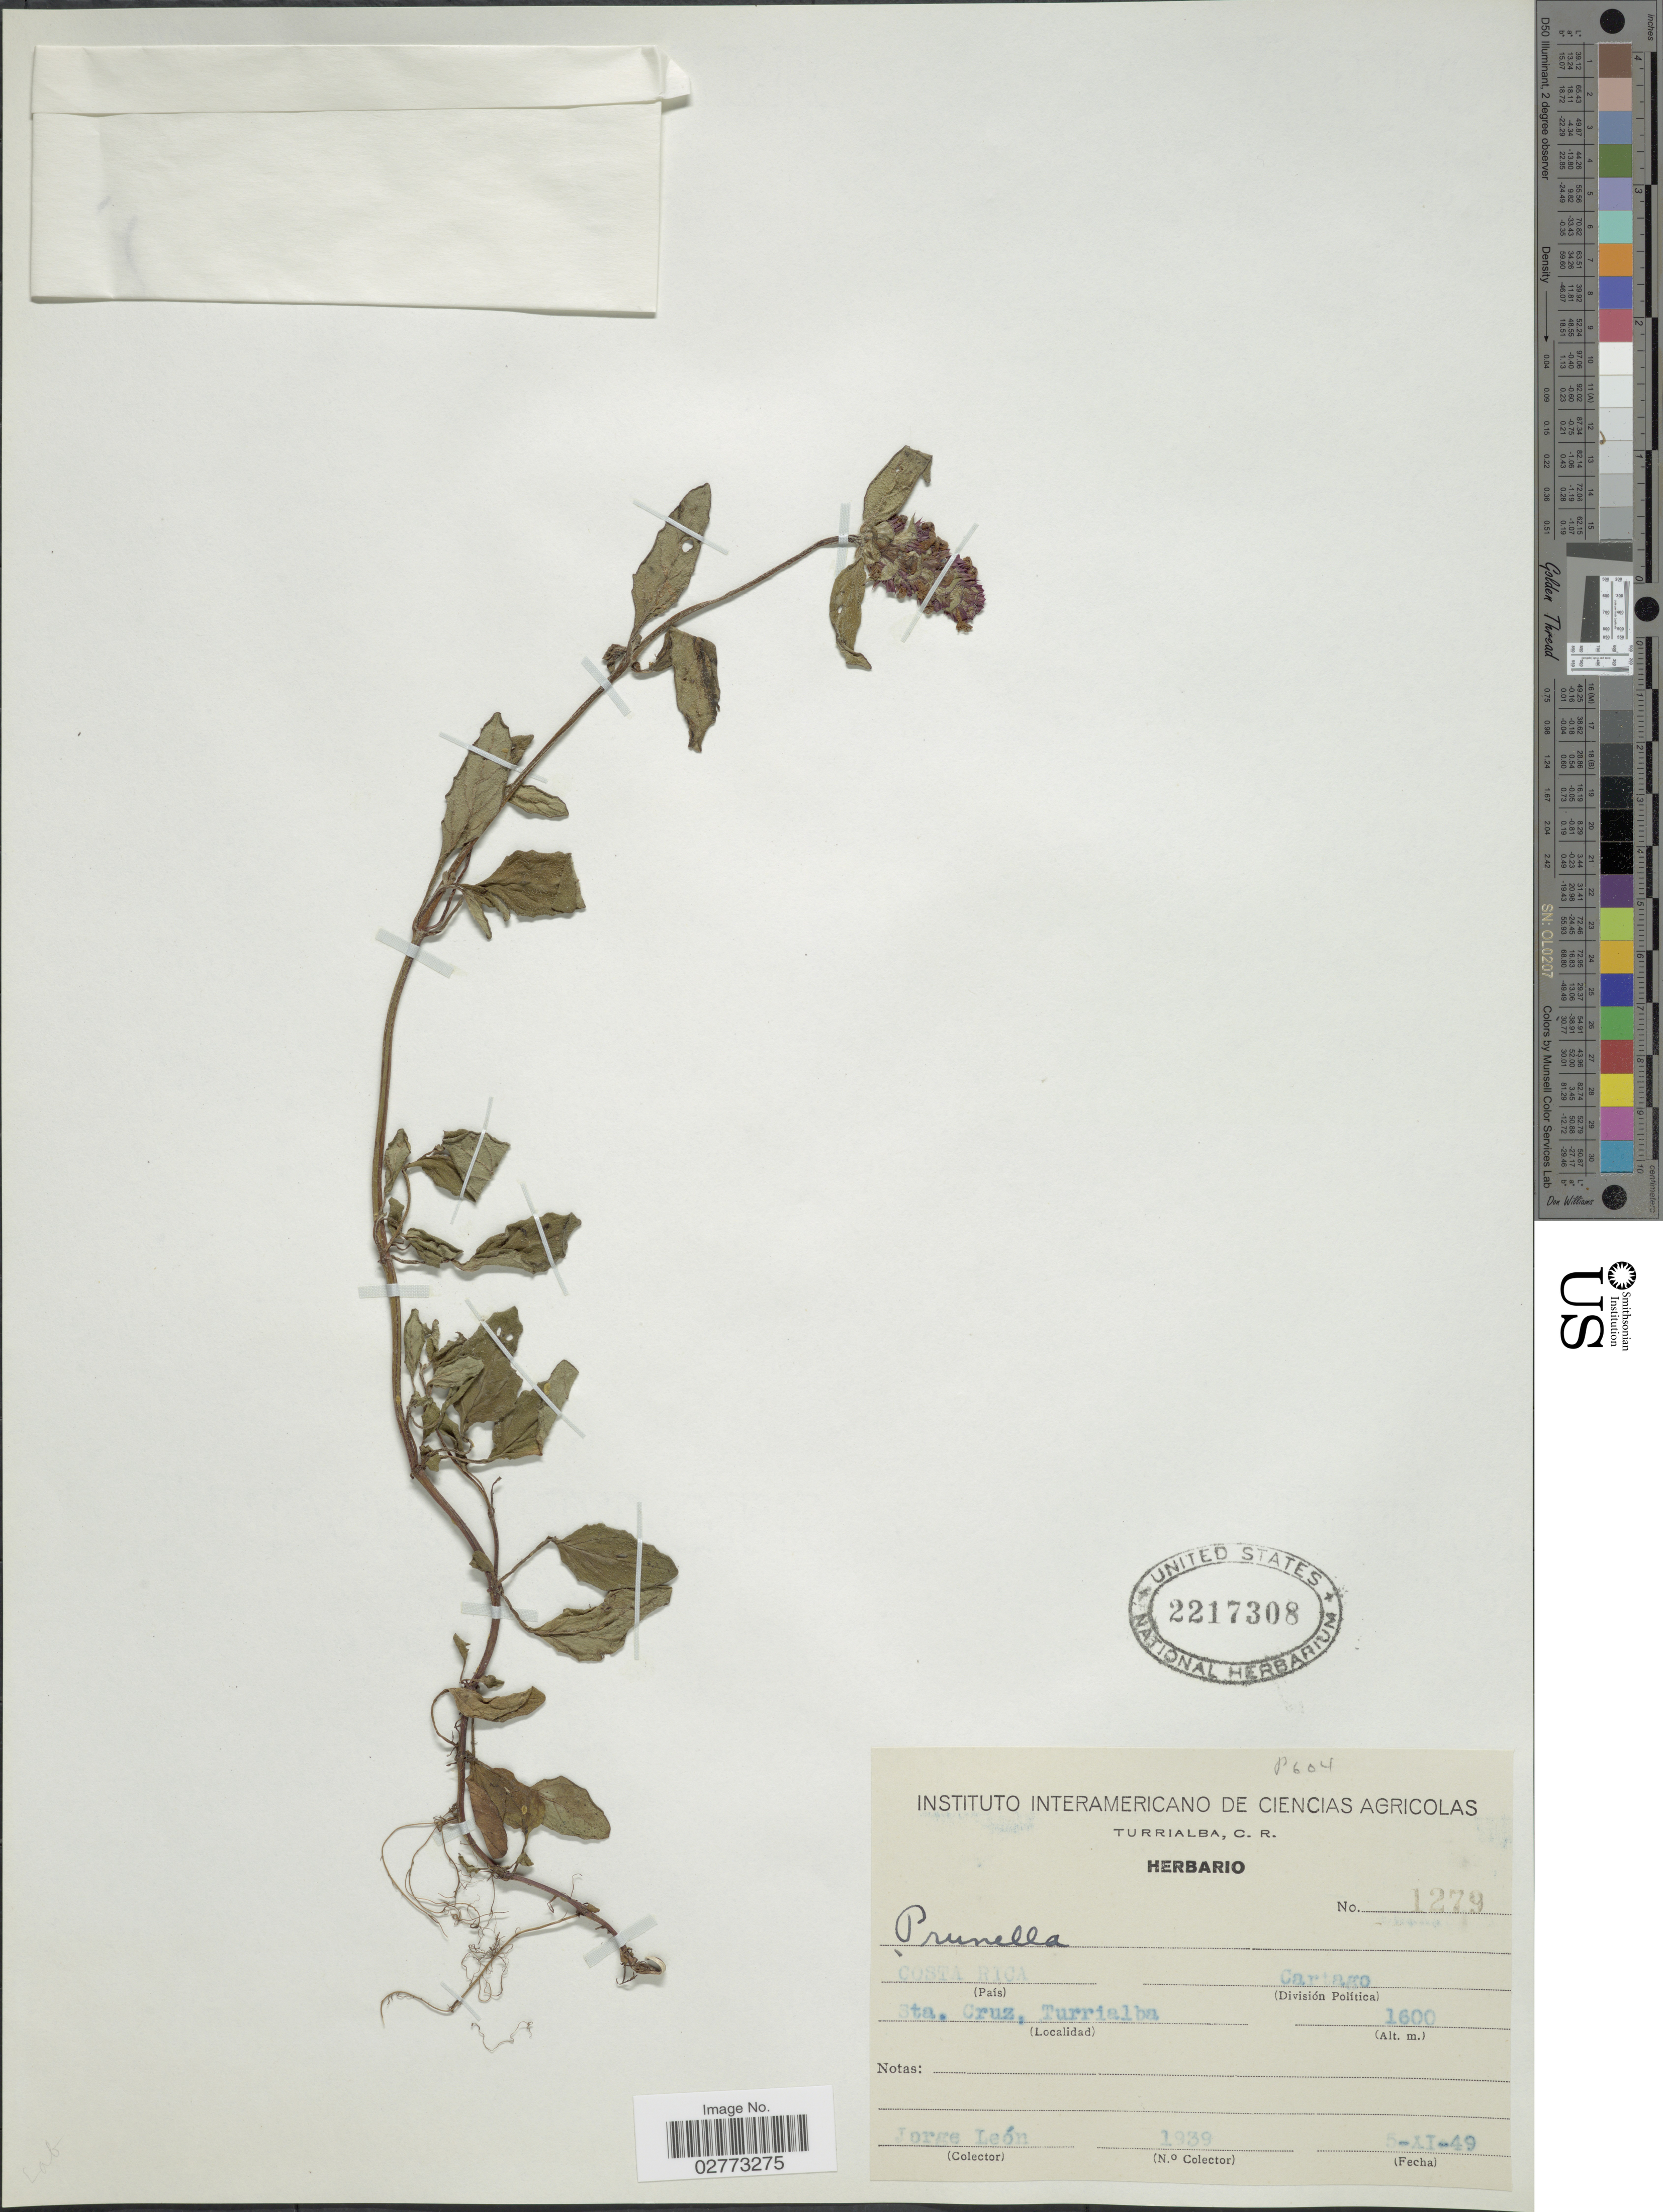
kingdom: Plantae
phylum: Tracheophyta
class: Magnoliopsida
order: Lamiales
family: Lamiaceae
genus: Prunella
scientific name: Prunella vulgaris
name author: L.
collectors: J. León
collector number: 1939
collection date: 1949-11-05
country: Costa Rica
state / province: Cartago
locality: Sta. Cruz, Turrialba.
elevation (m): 1600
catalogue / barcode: US 2217308